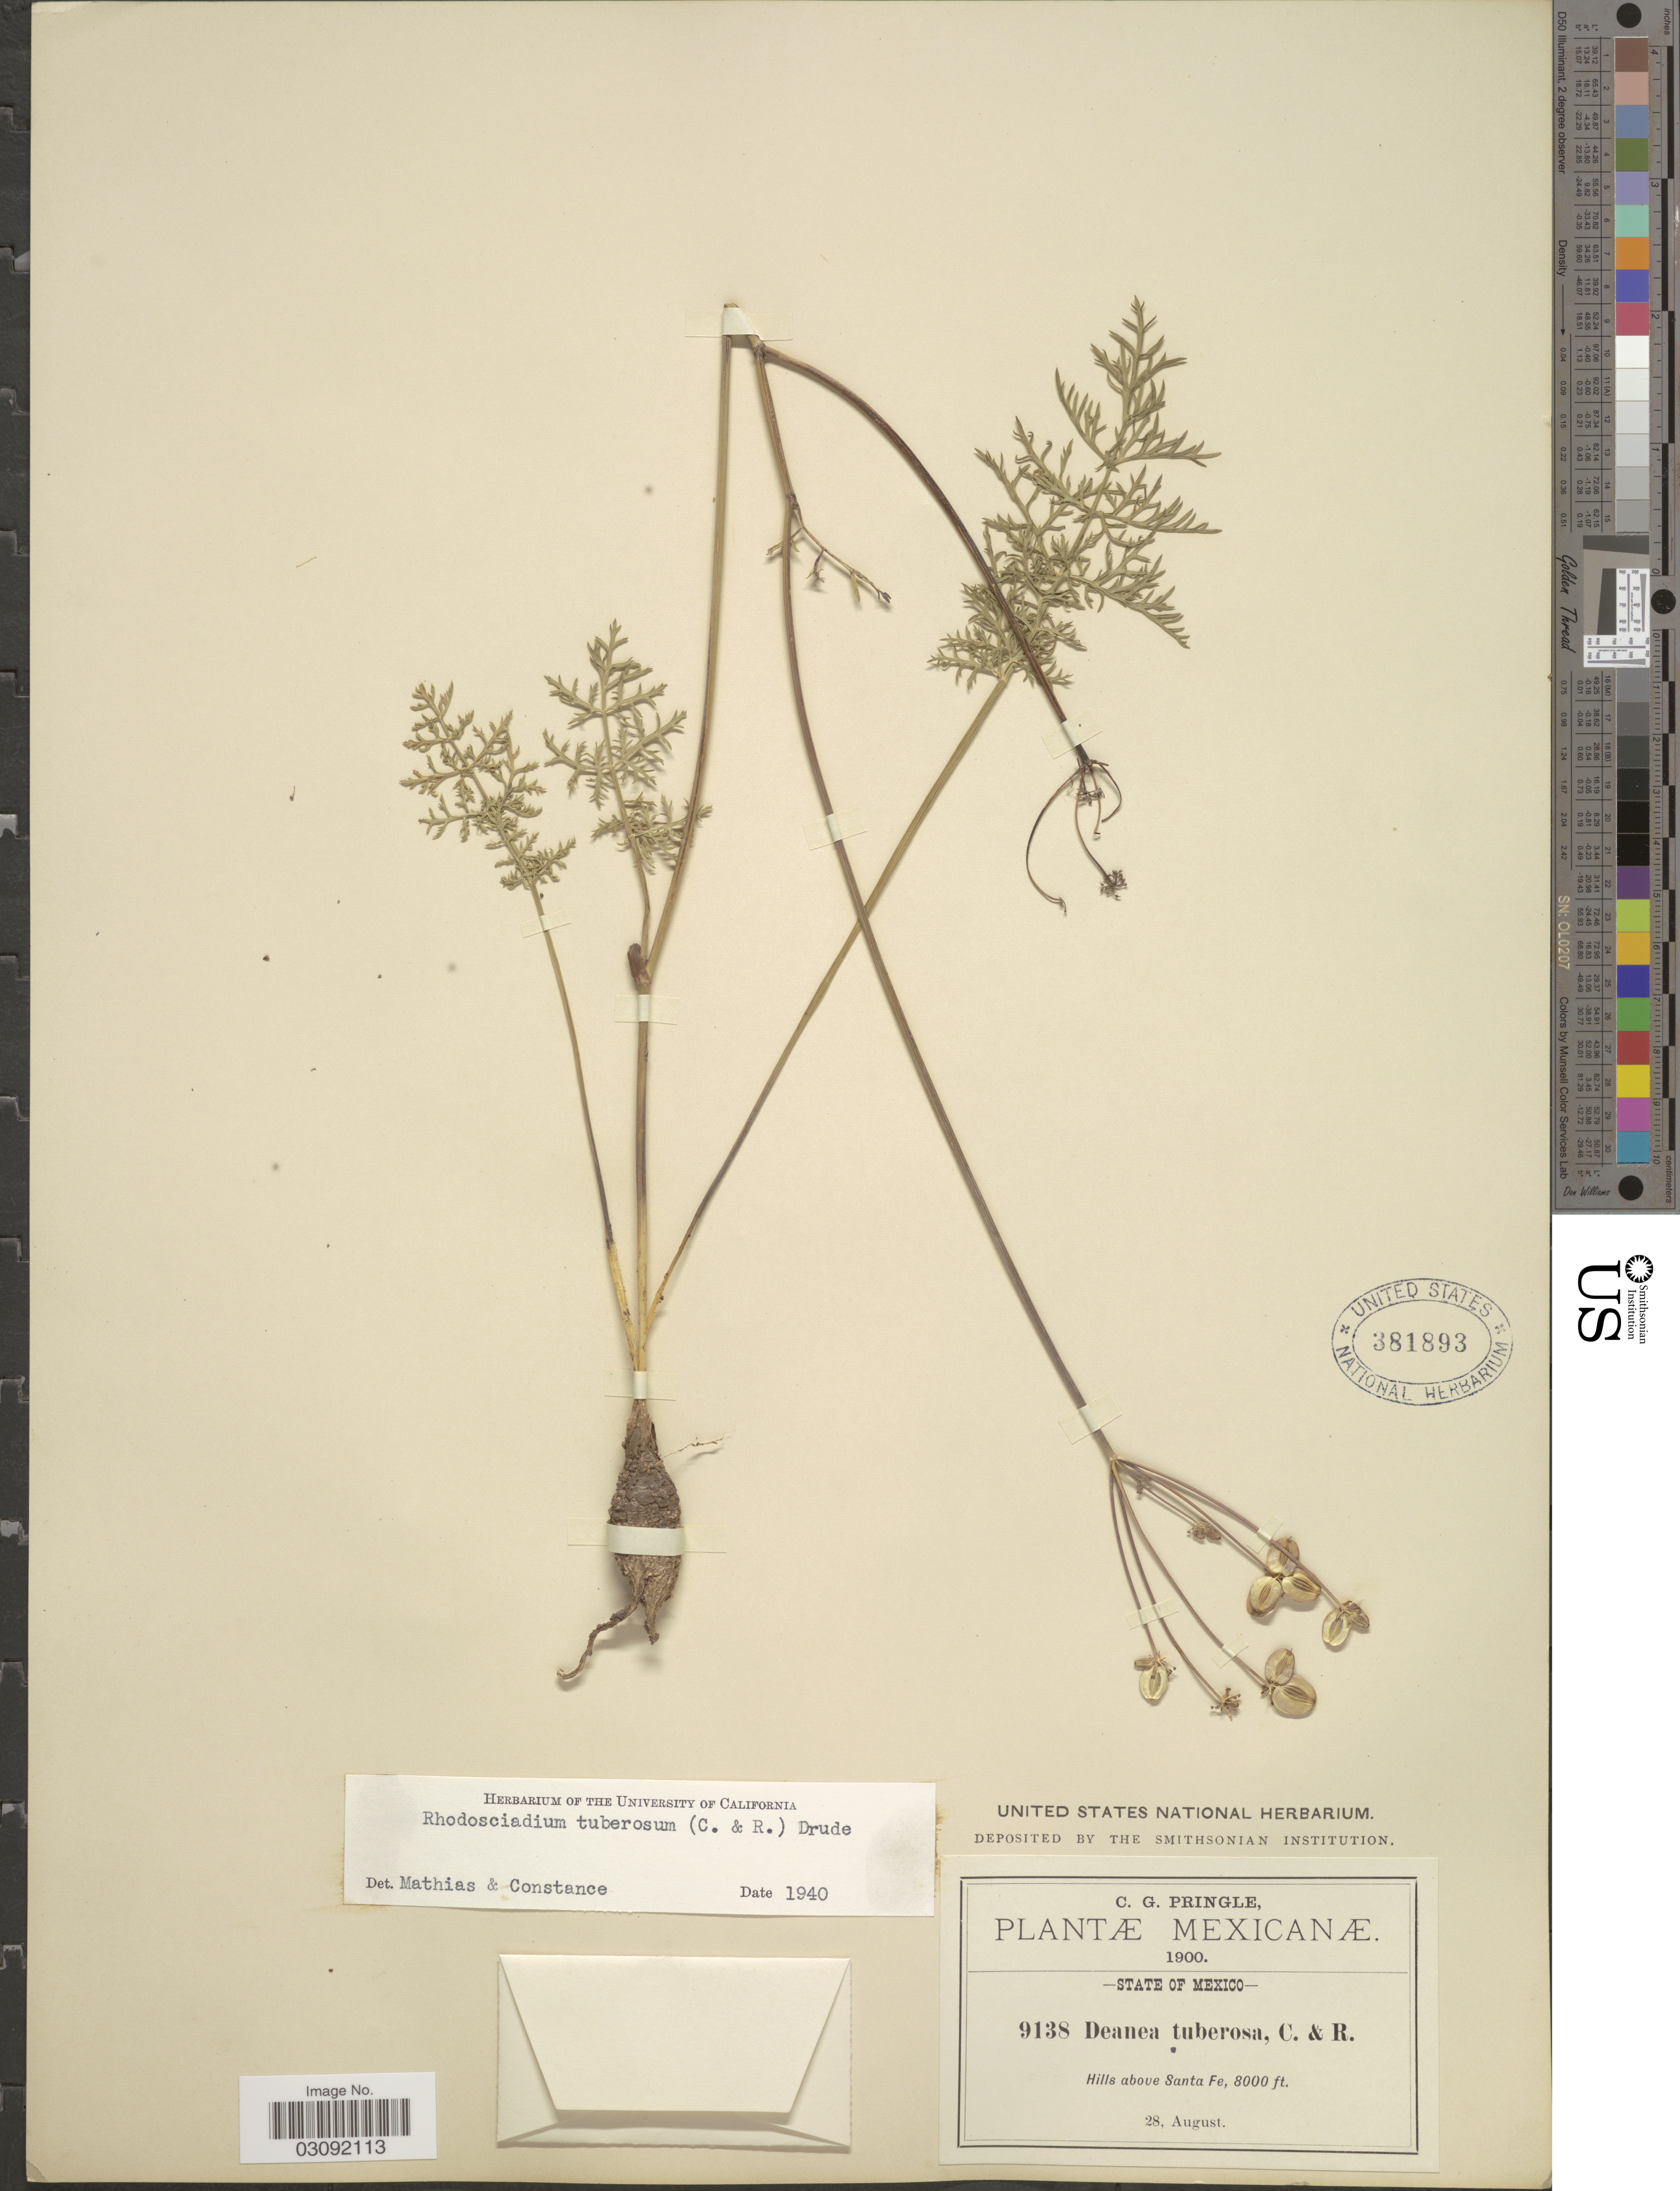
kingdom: Plantae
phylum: Tracheophyta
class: Magnoliopsida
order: Apiales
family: Apiaceae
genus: Rhodosciadium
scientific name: Rhodosciadium tuberosum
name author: (J.M. Coult. & Rose) Drude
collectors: C. G. Pringle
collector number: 9138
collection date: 1900-08-28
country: Mexico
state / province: México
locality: State of Mexico. Hills above Santa Fe.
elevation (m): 2438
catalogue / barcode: US 381893